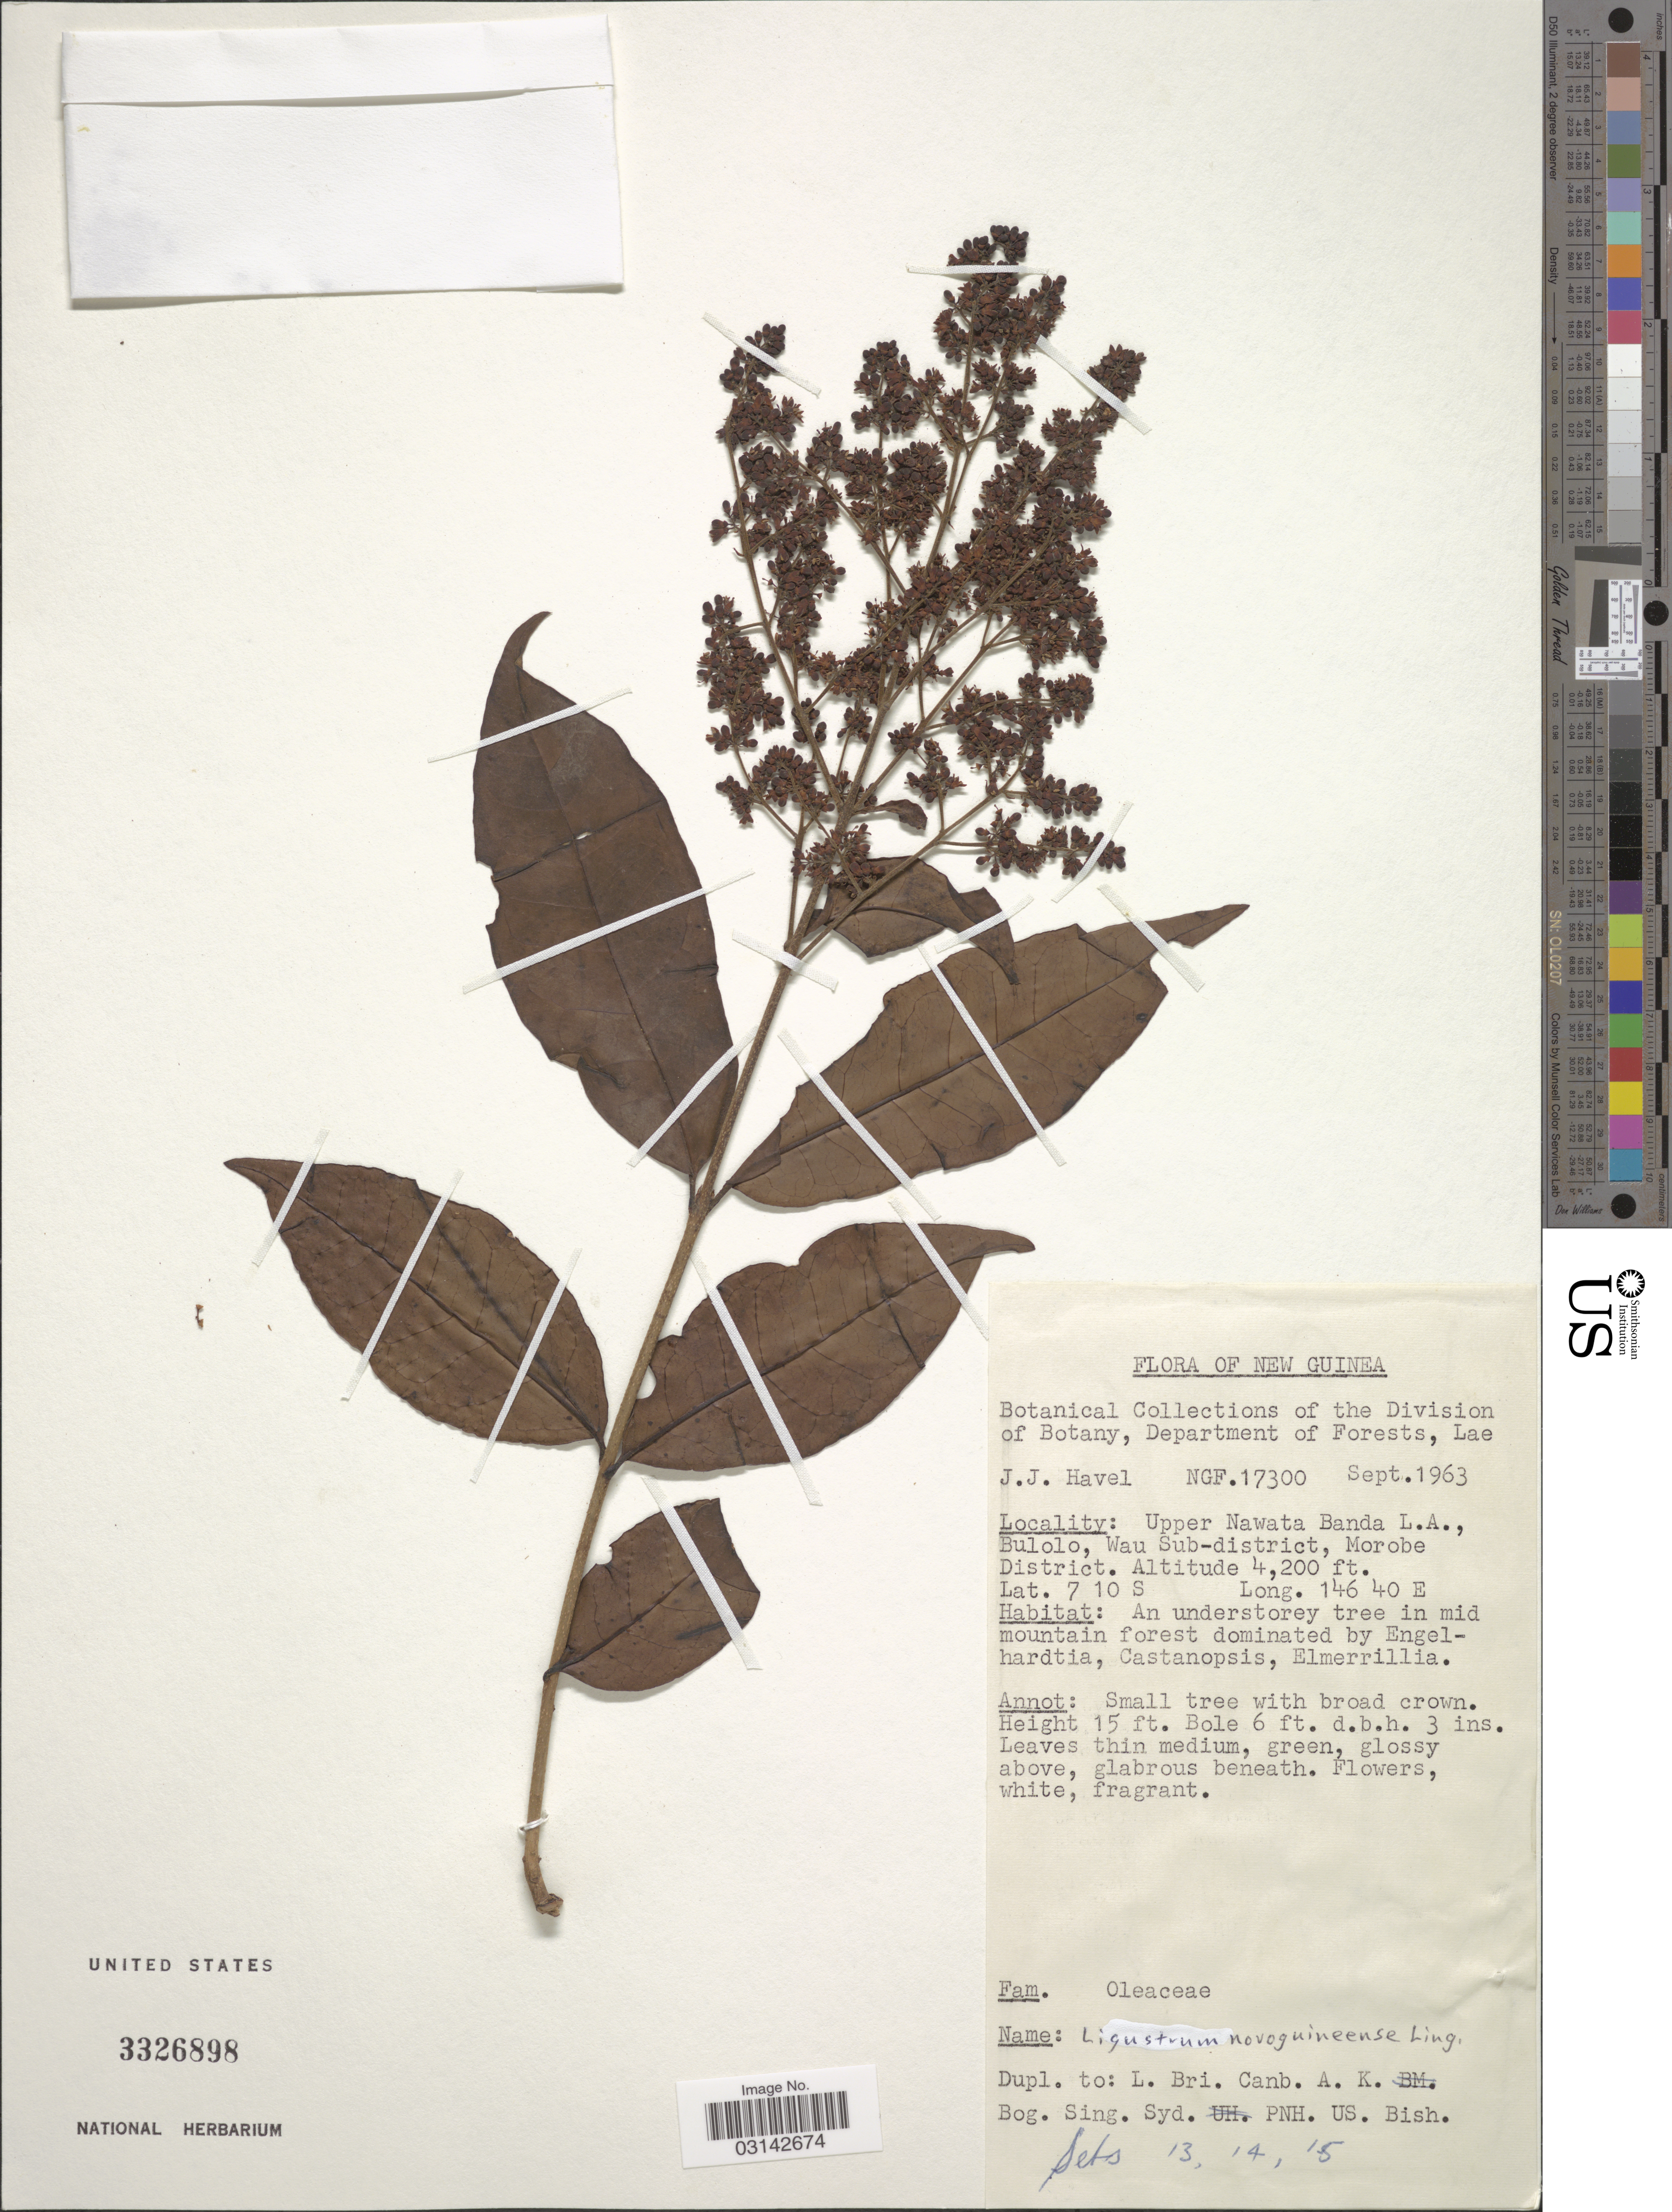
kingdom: Plantae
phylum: Tracheophyta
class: Magnoliopsida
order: Lamiales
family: Oleaceae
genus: Ligustrum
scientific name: Ligustrum novoguineense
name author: Lingelsh.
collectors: J. Havel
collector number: NGF17300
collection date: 1963-09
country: Papua New Guinea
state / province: Morobe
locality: New Guinea, Upper Nawata Banda L.A., Bulolo, Wau Sub-district, Morobe District.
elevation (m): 1280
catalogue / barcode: US 3326898